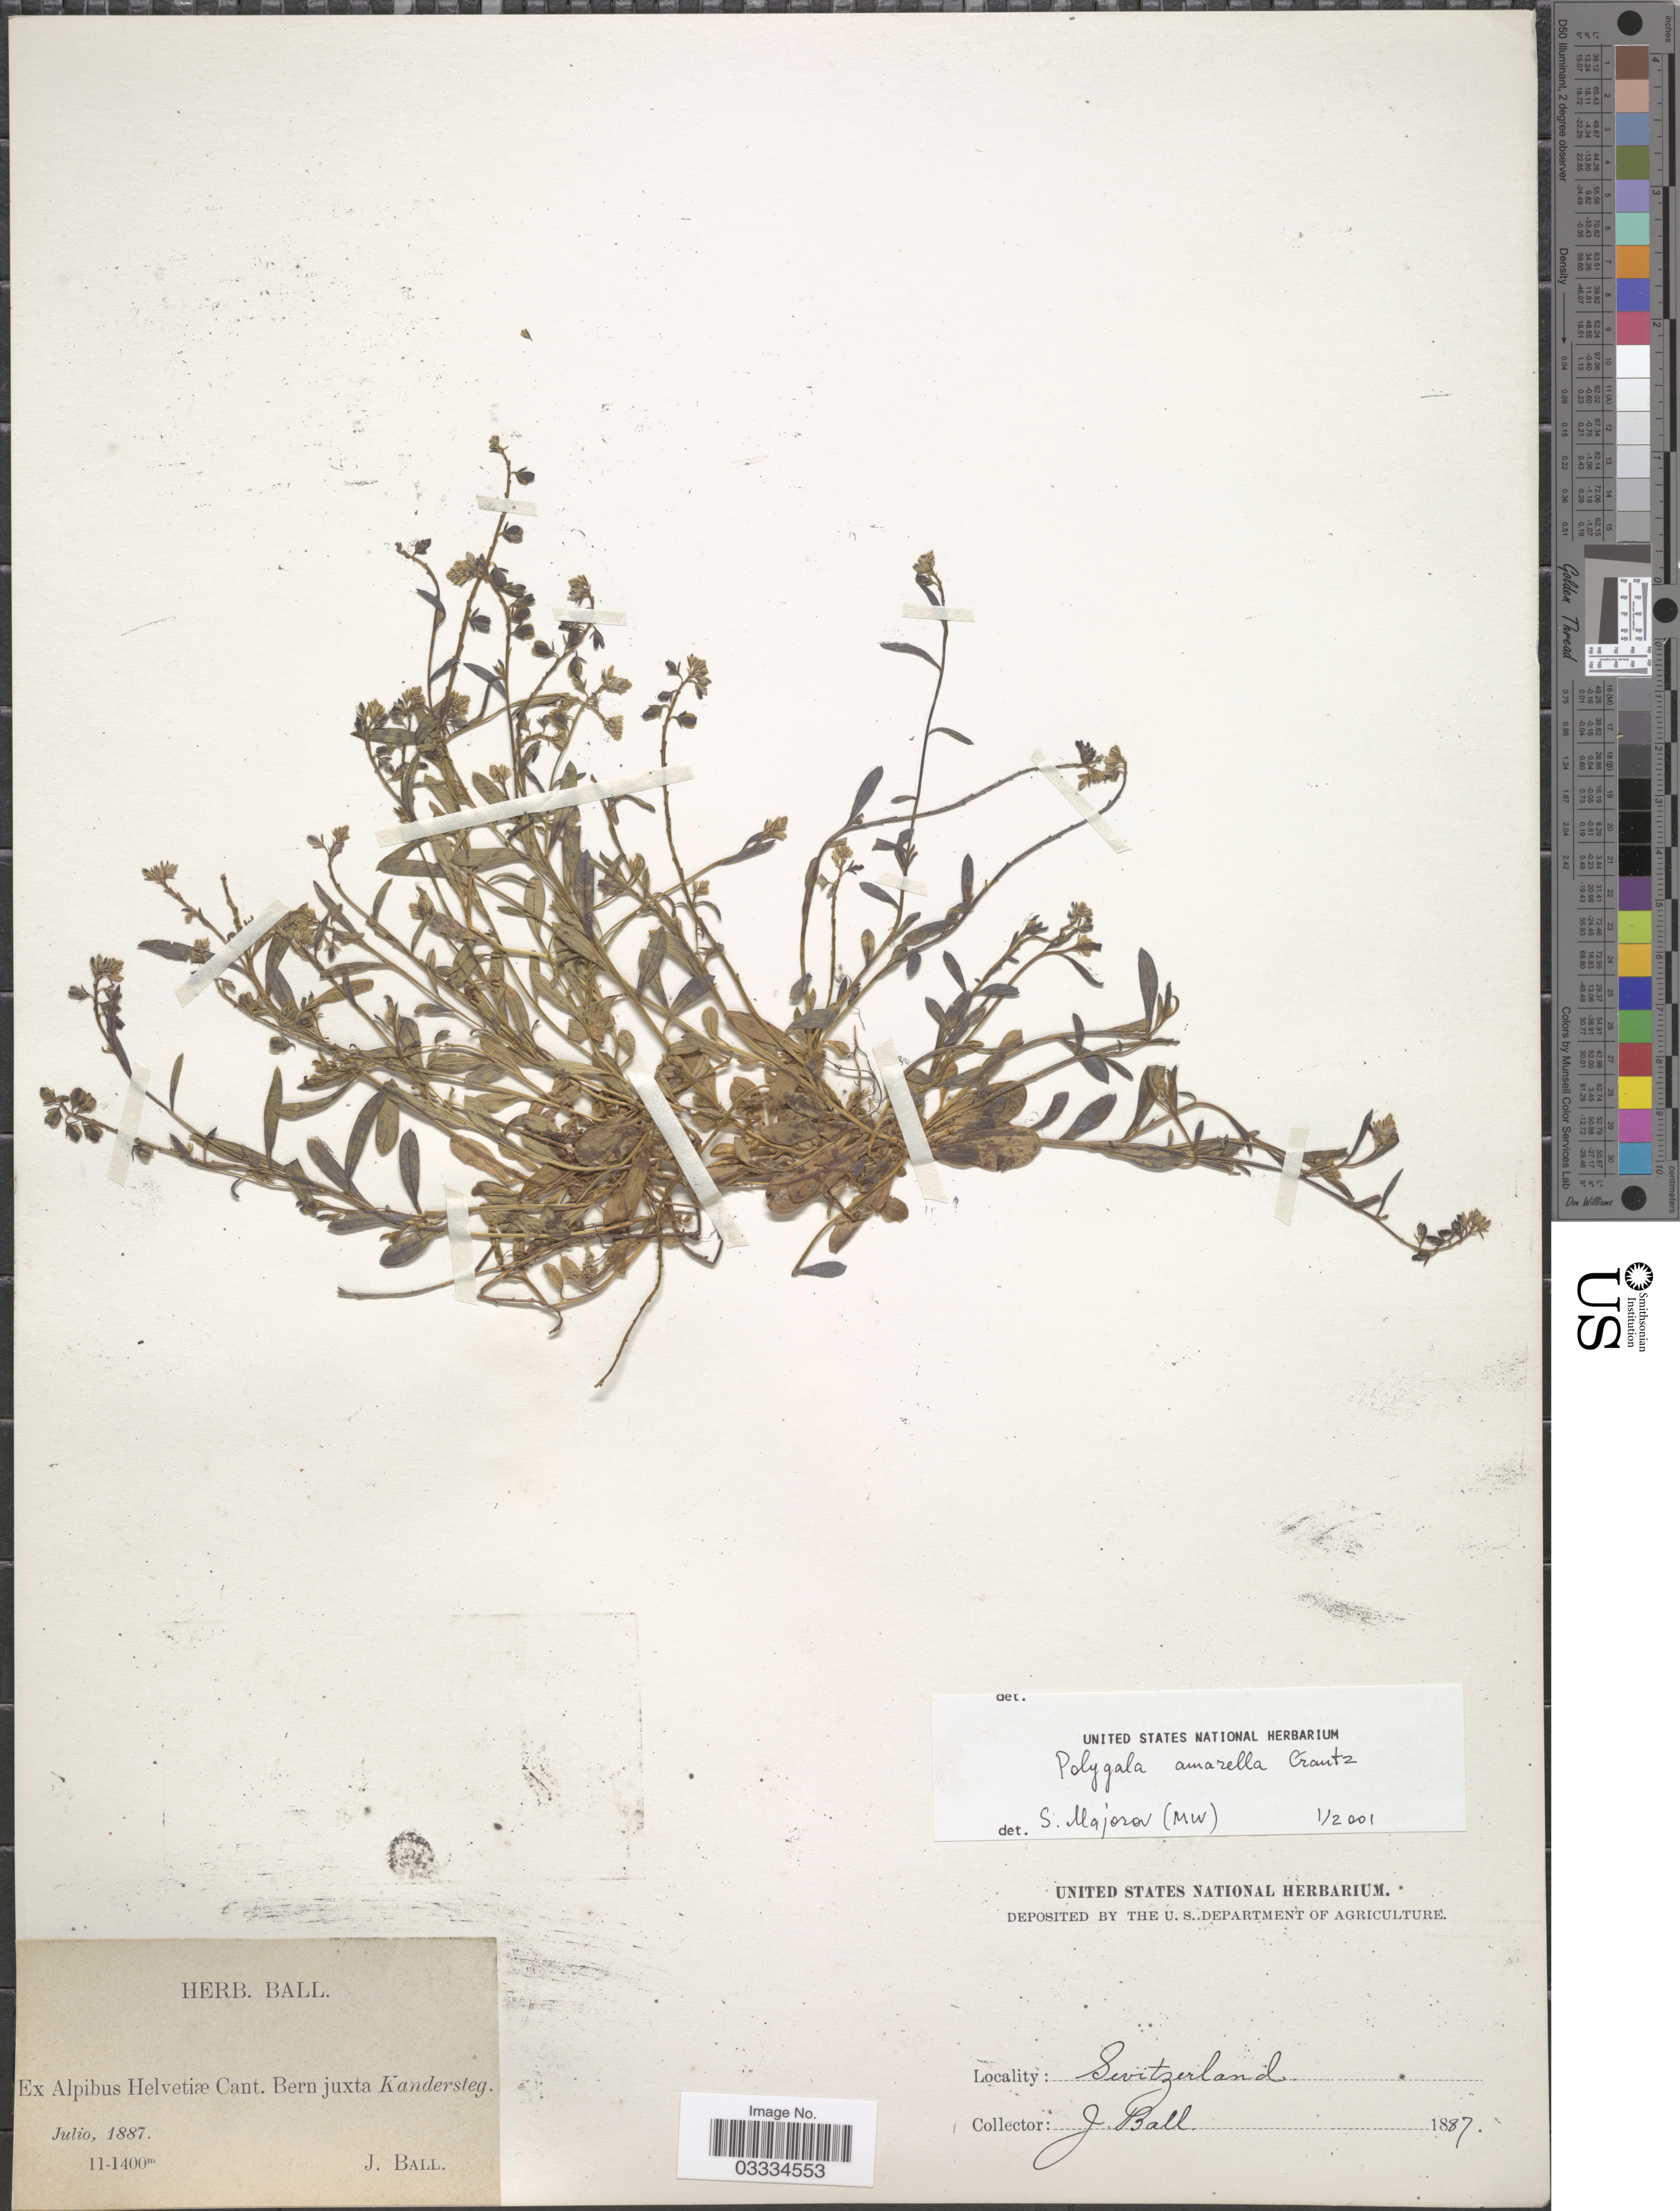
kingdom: Plantae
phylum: Tracheophyta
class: Magnoliopsida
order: Fabales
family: Polygalaceae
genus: Polygala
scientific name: Polygala amarella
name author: Crantz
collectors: J. Ball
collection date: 1887-07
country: Switzerland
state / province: Bern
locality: Ex Alpibus Helvetiæ Cant. [unsure placement] Bern juxta Kandersteg.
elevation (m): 1100